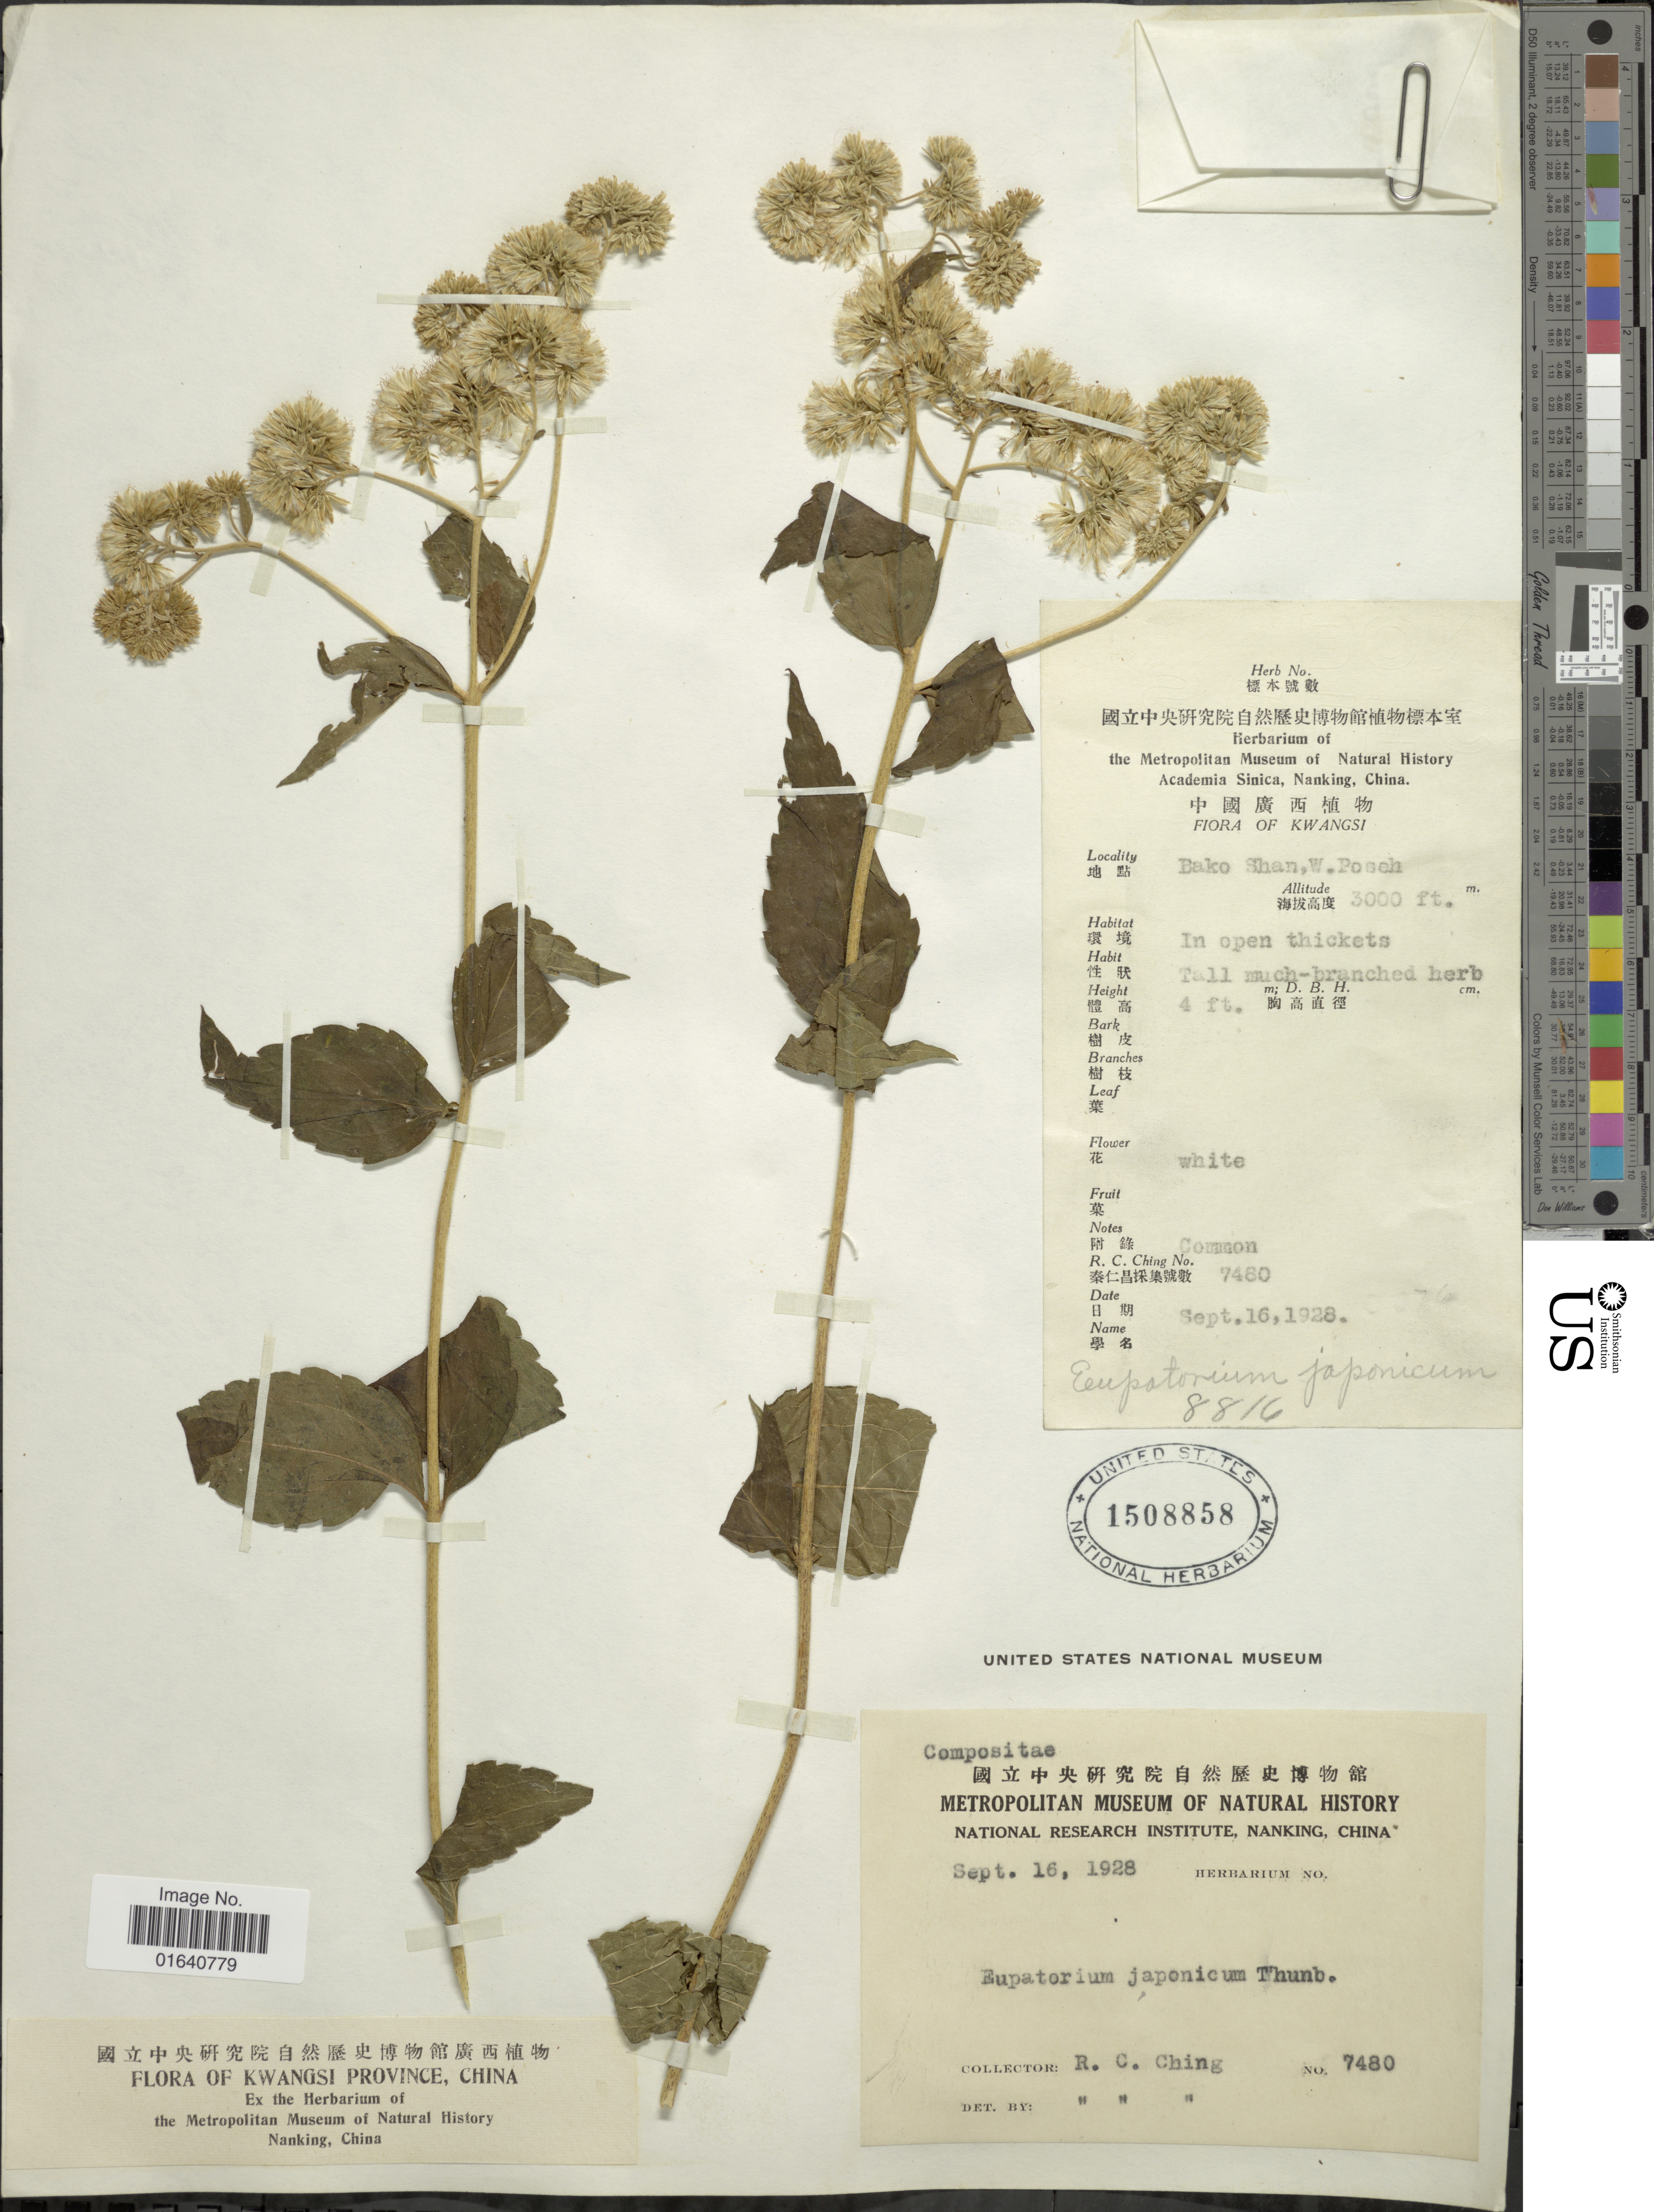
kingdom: Plantae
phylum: Tracheophyta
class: Magnoliopsida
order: Asterales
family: Asteraceae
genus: Eupatorium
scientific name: Eupatorium japonicum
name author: Thunb.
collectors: R. C. Ching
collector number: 7480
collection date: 1928-09-16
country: China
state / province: Guangxi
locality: Kwangxi Province, kwangsi, Bako Shan, W. Posch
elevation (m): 914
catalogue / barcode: US 1508858